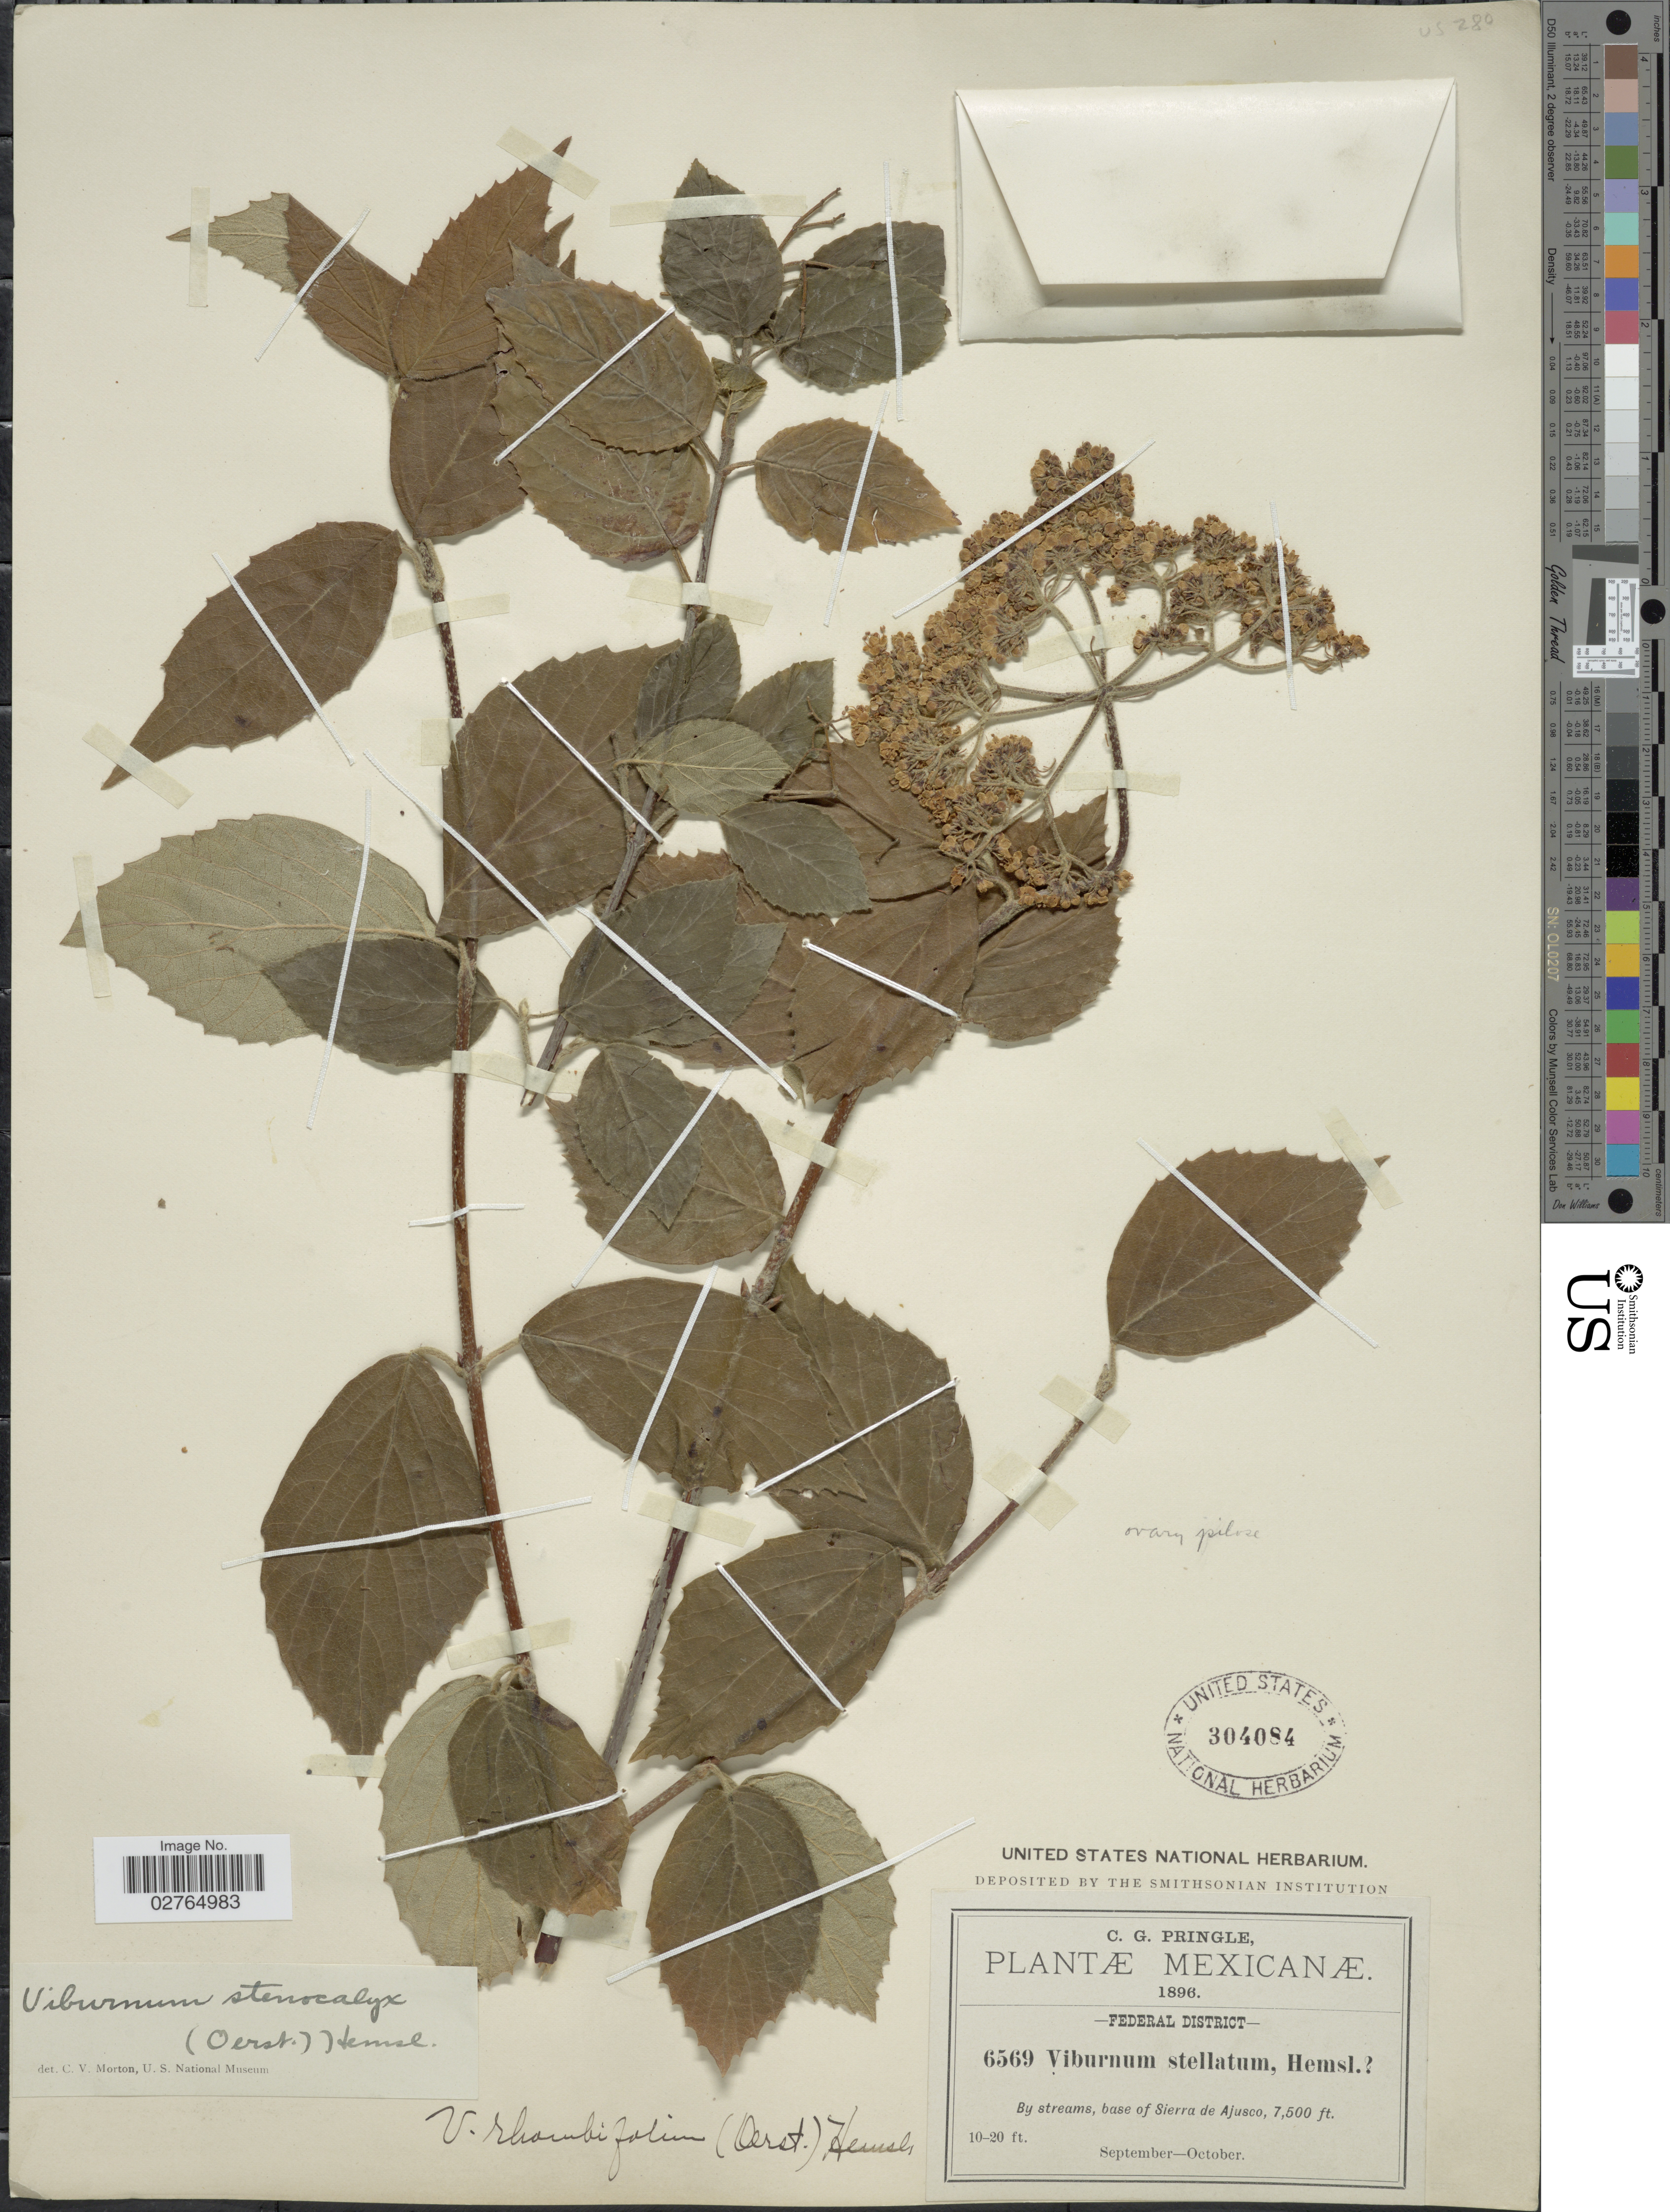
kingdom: Plantae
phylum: Tracheophyta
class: Magnoliopsida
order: Dipsacales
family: Viburnaceae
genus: Viburnum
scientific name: Viburnum stenocalyx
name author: (Oerst.) Hemsl.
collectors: C. G. Pringle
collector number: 6569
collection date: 1896-09/1896-10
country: Mexico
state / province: Distrito Federal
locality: Federal District. By streams, base of Sierra de Ajusco.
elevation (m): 2286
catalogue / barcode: US 304084